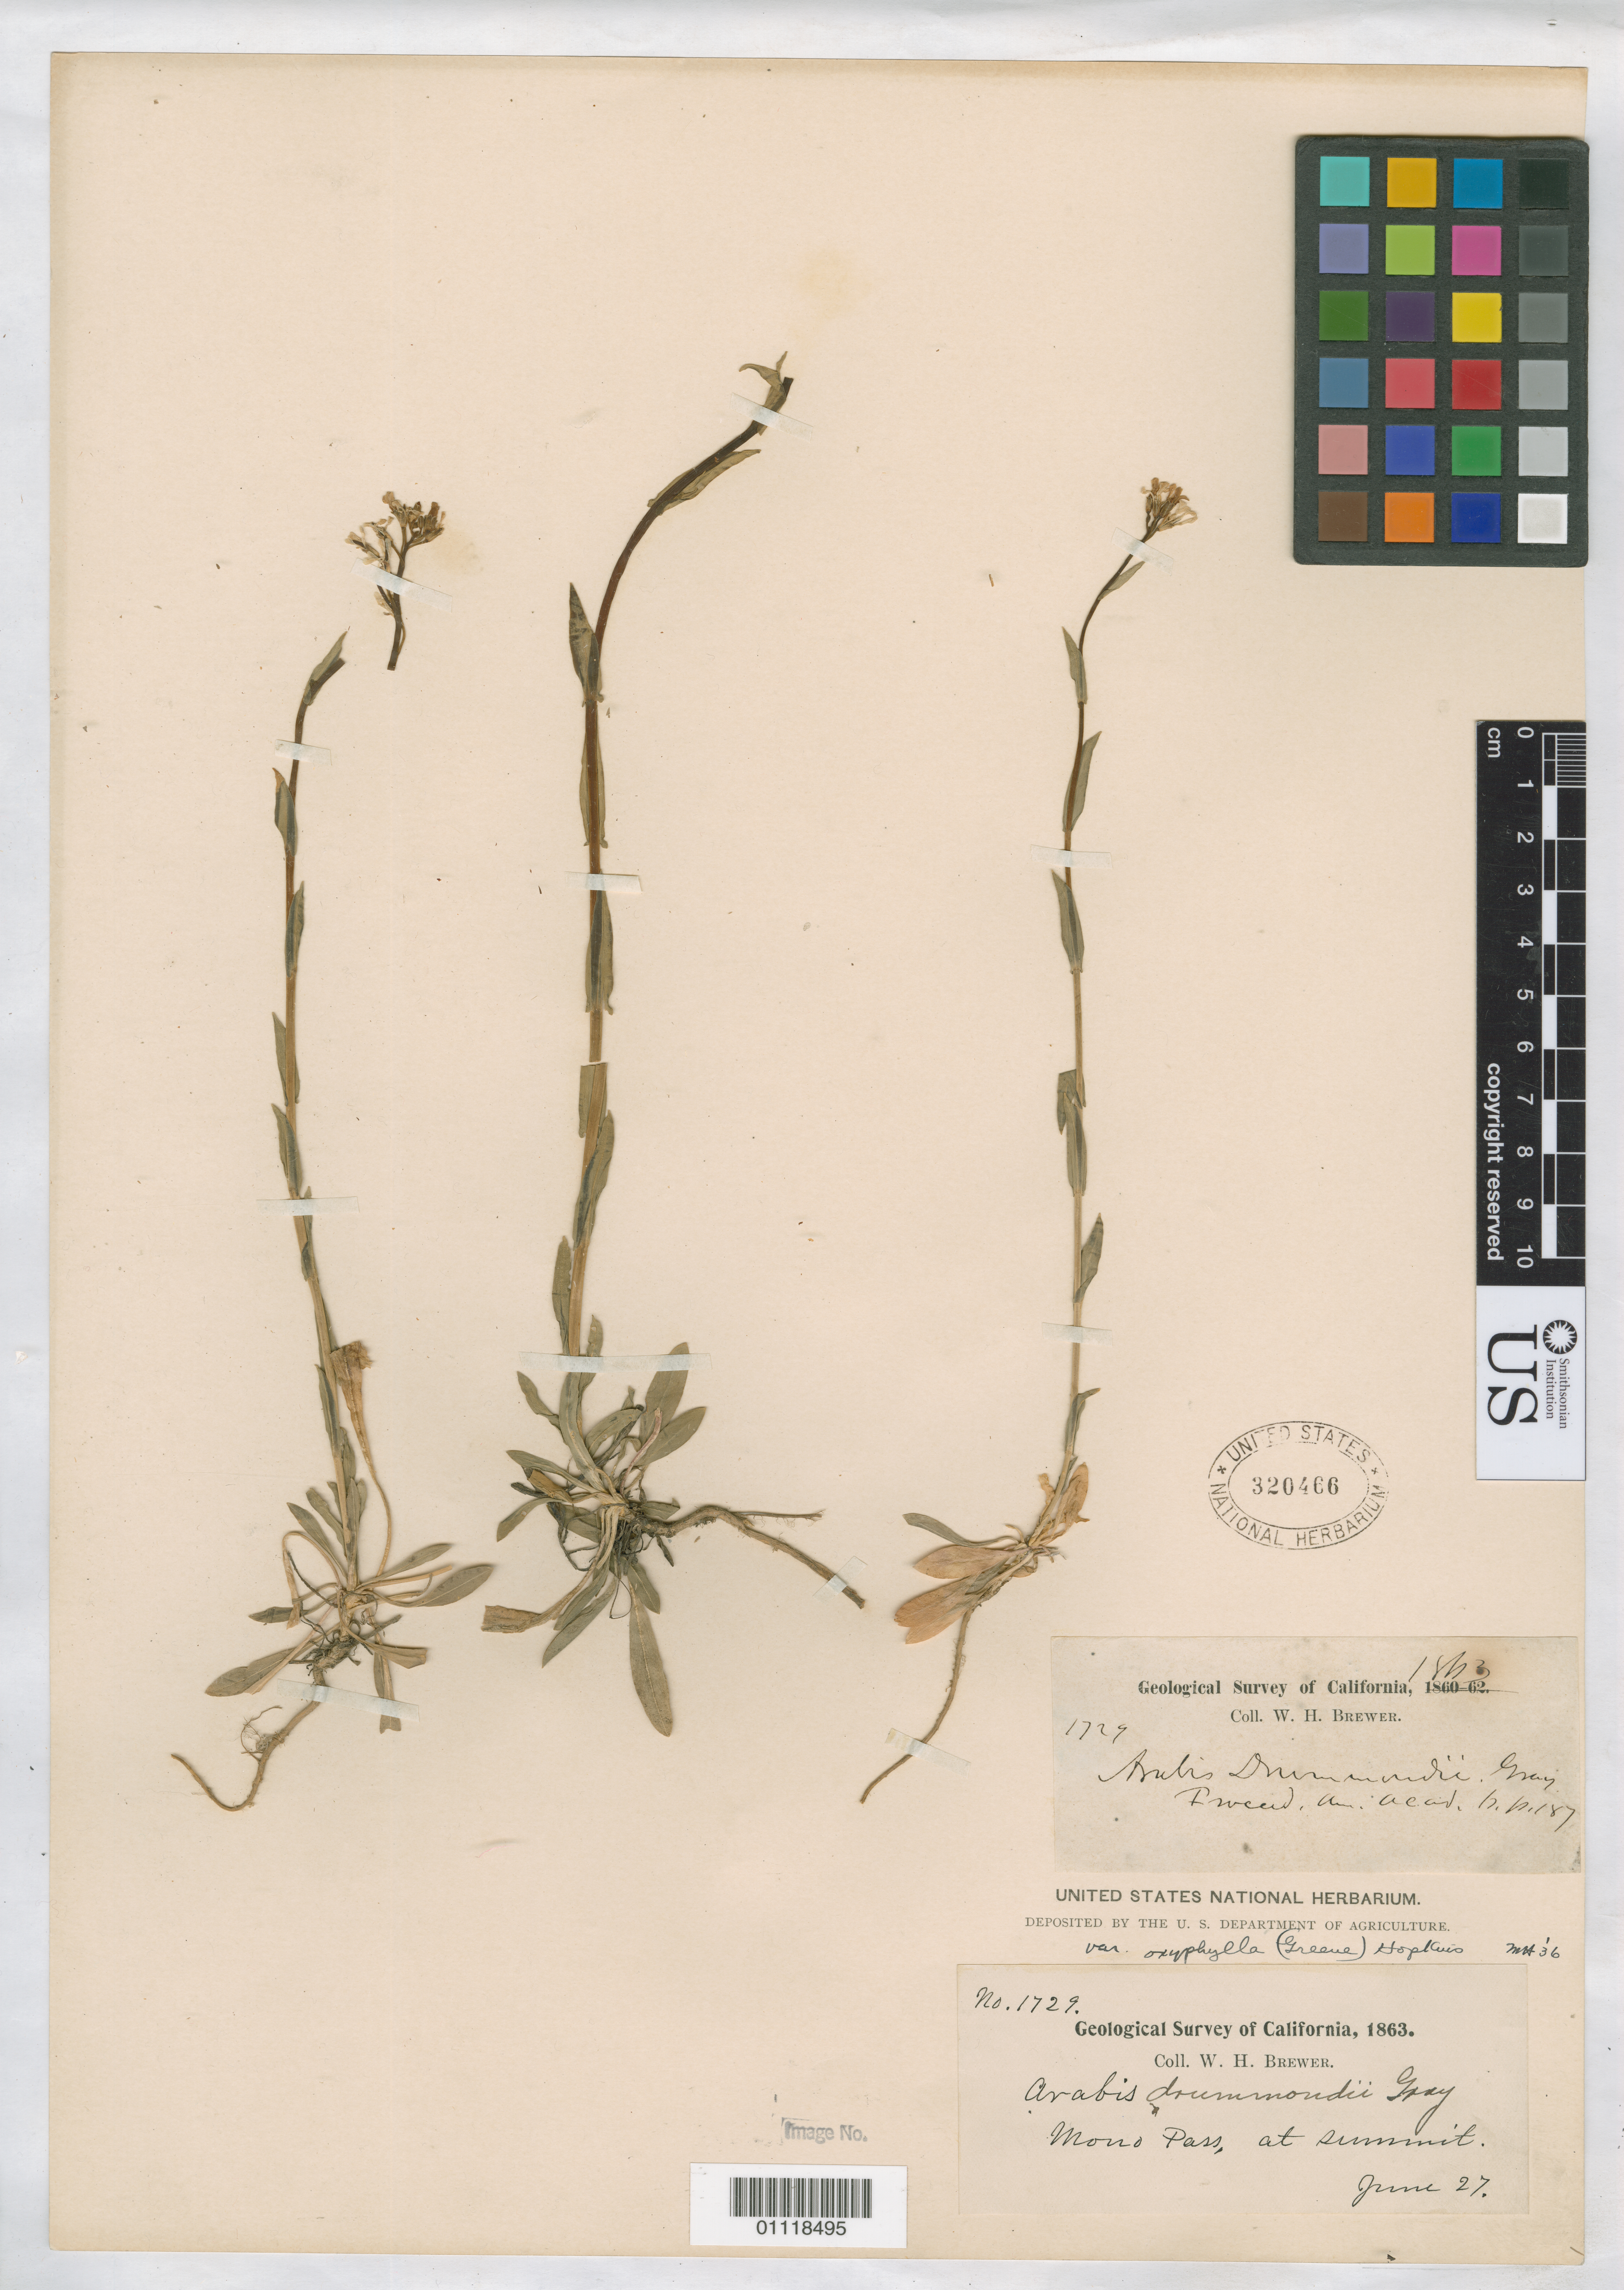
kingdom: Plantae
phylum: Tracheophyta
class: Magnoliopsida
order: Brassicales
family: Brassicaceae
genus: Arabis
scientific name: Arabis drummondii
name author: A. Gray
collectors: J. W. Brewer Jr.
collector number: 1729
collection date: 1863-06-27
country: United States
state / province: California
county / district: Mono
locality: Mono Pass, at Summit.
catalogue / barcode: US 320466